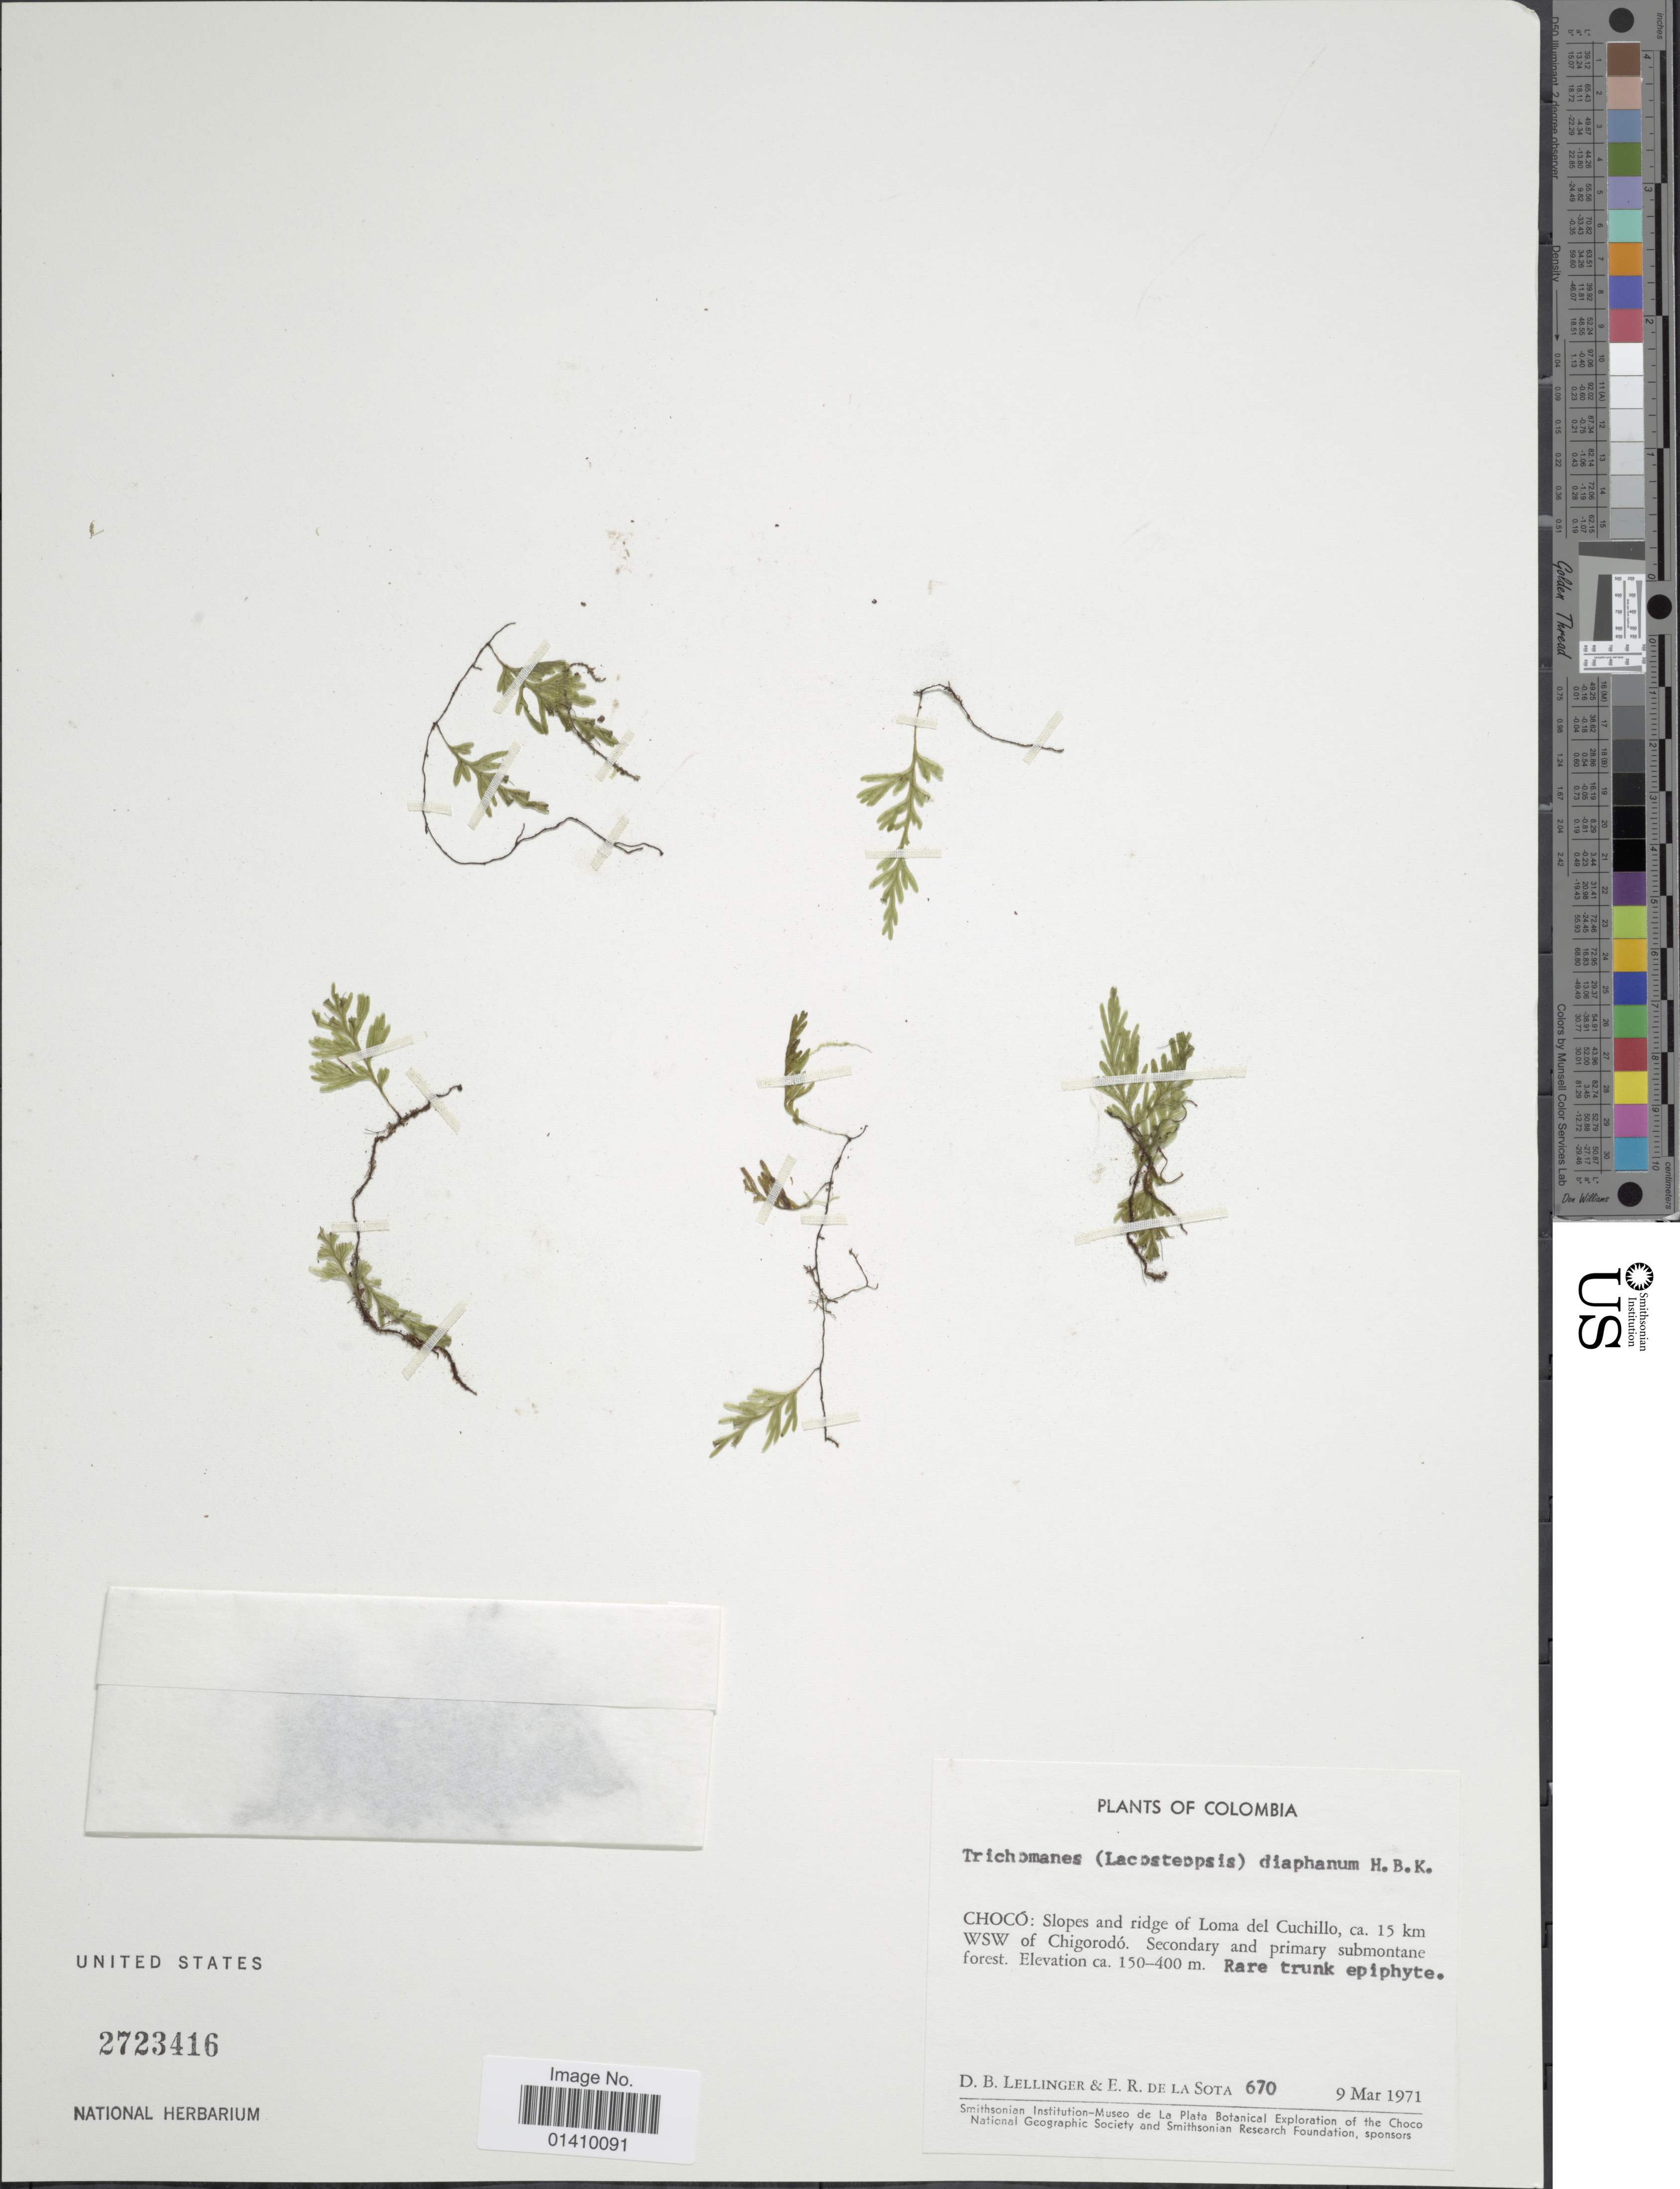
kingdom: Plantae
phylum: Tracheophyta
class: Polypodiopsida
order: Hymenophyllales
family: Hymenophyllaceae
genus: Polyphlebium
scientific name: Polyphlebium diaphanum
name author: (Kunth) Ebihara & Dubuisson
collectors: D. B. Lellinger & E. R. de la Sota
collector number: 670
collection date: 1971-03-09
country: Colombia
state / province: Chocó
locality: Slopes and ridge of Loma del Cuchillo ca. 15km WSW of Chigorodo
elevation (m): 150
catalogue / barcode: US 2723416